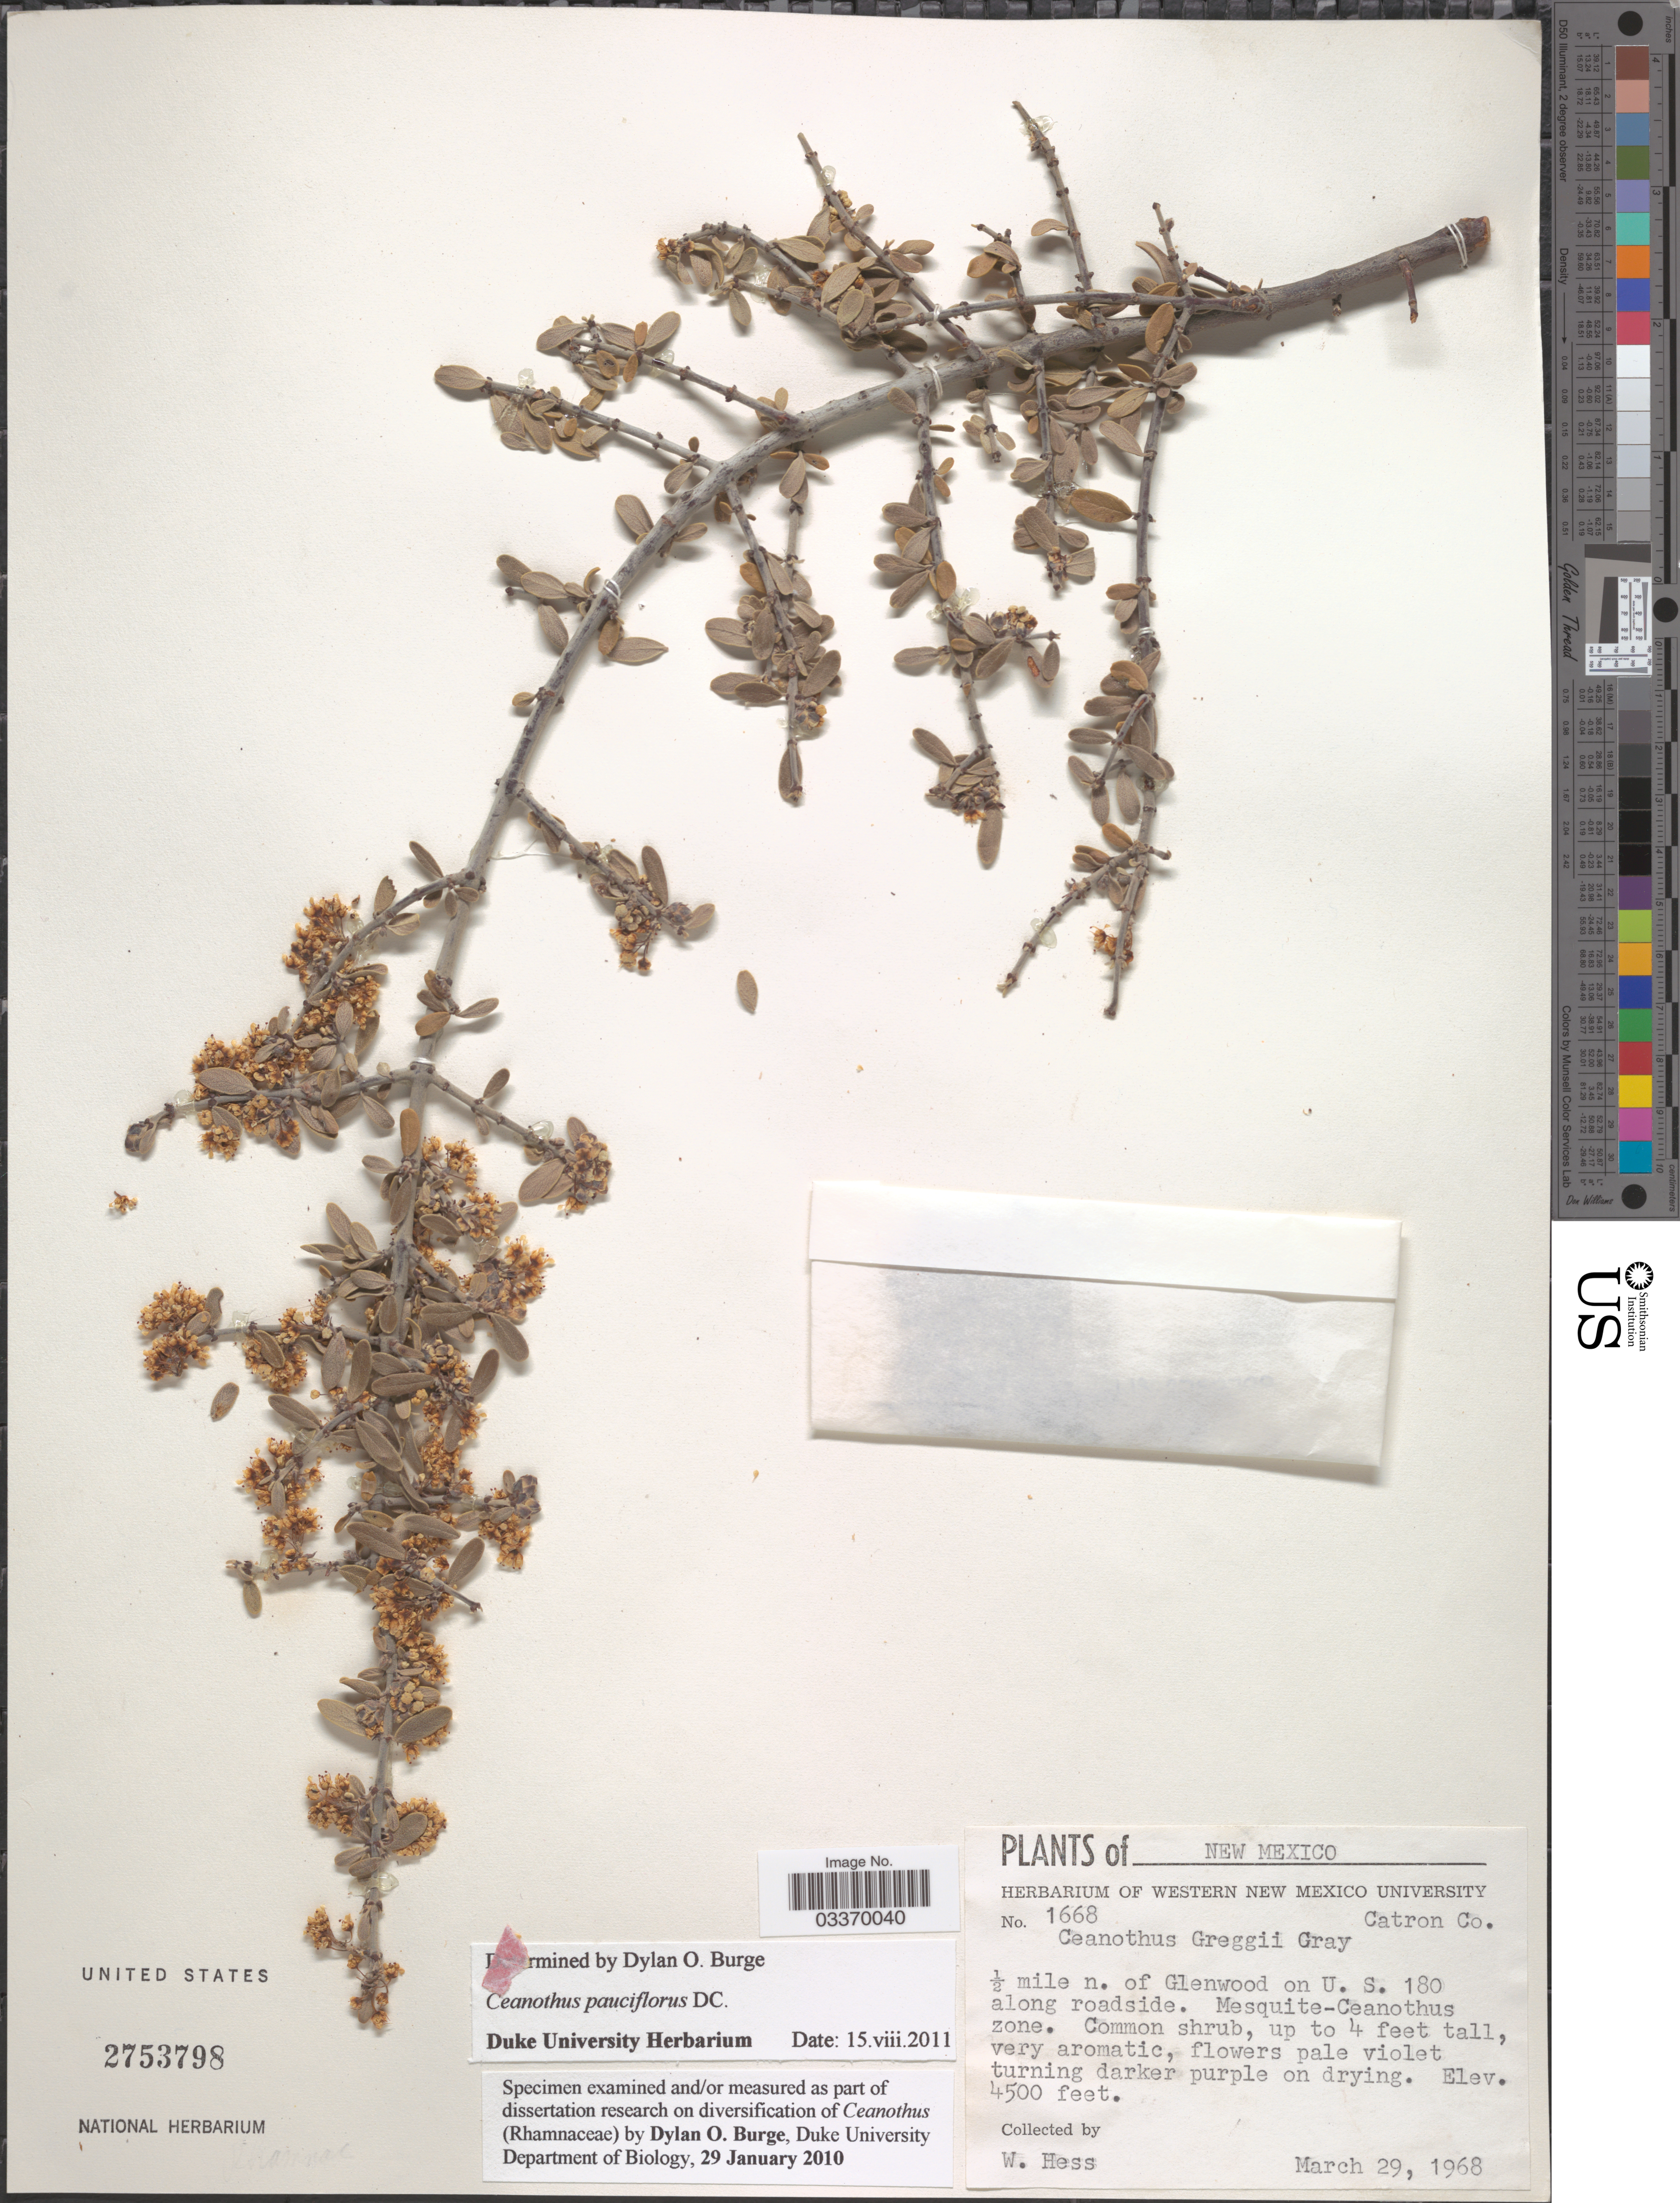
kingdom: Plantae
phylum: Tracheophyta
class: Magnoliopsida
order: Rosales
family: Rhamnaceae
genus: Ceanothus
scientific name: Ceanothus pauciflorus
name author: DC.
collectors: W. Hess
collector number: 1668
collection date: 1968-03-29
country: United States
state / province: New Mexico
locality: Catron Co. ½ mile n. of Glenwood on U. S. 180 along roadside. Mesquite-Ceanothus zone.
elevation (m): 1372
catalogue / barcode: US 2753798